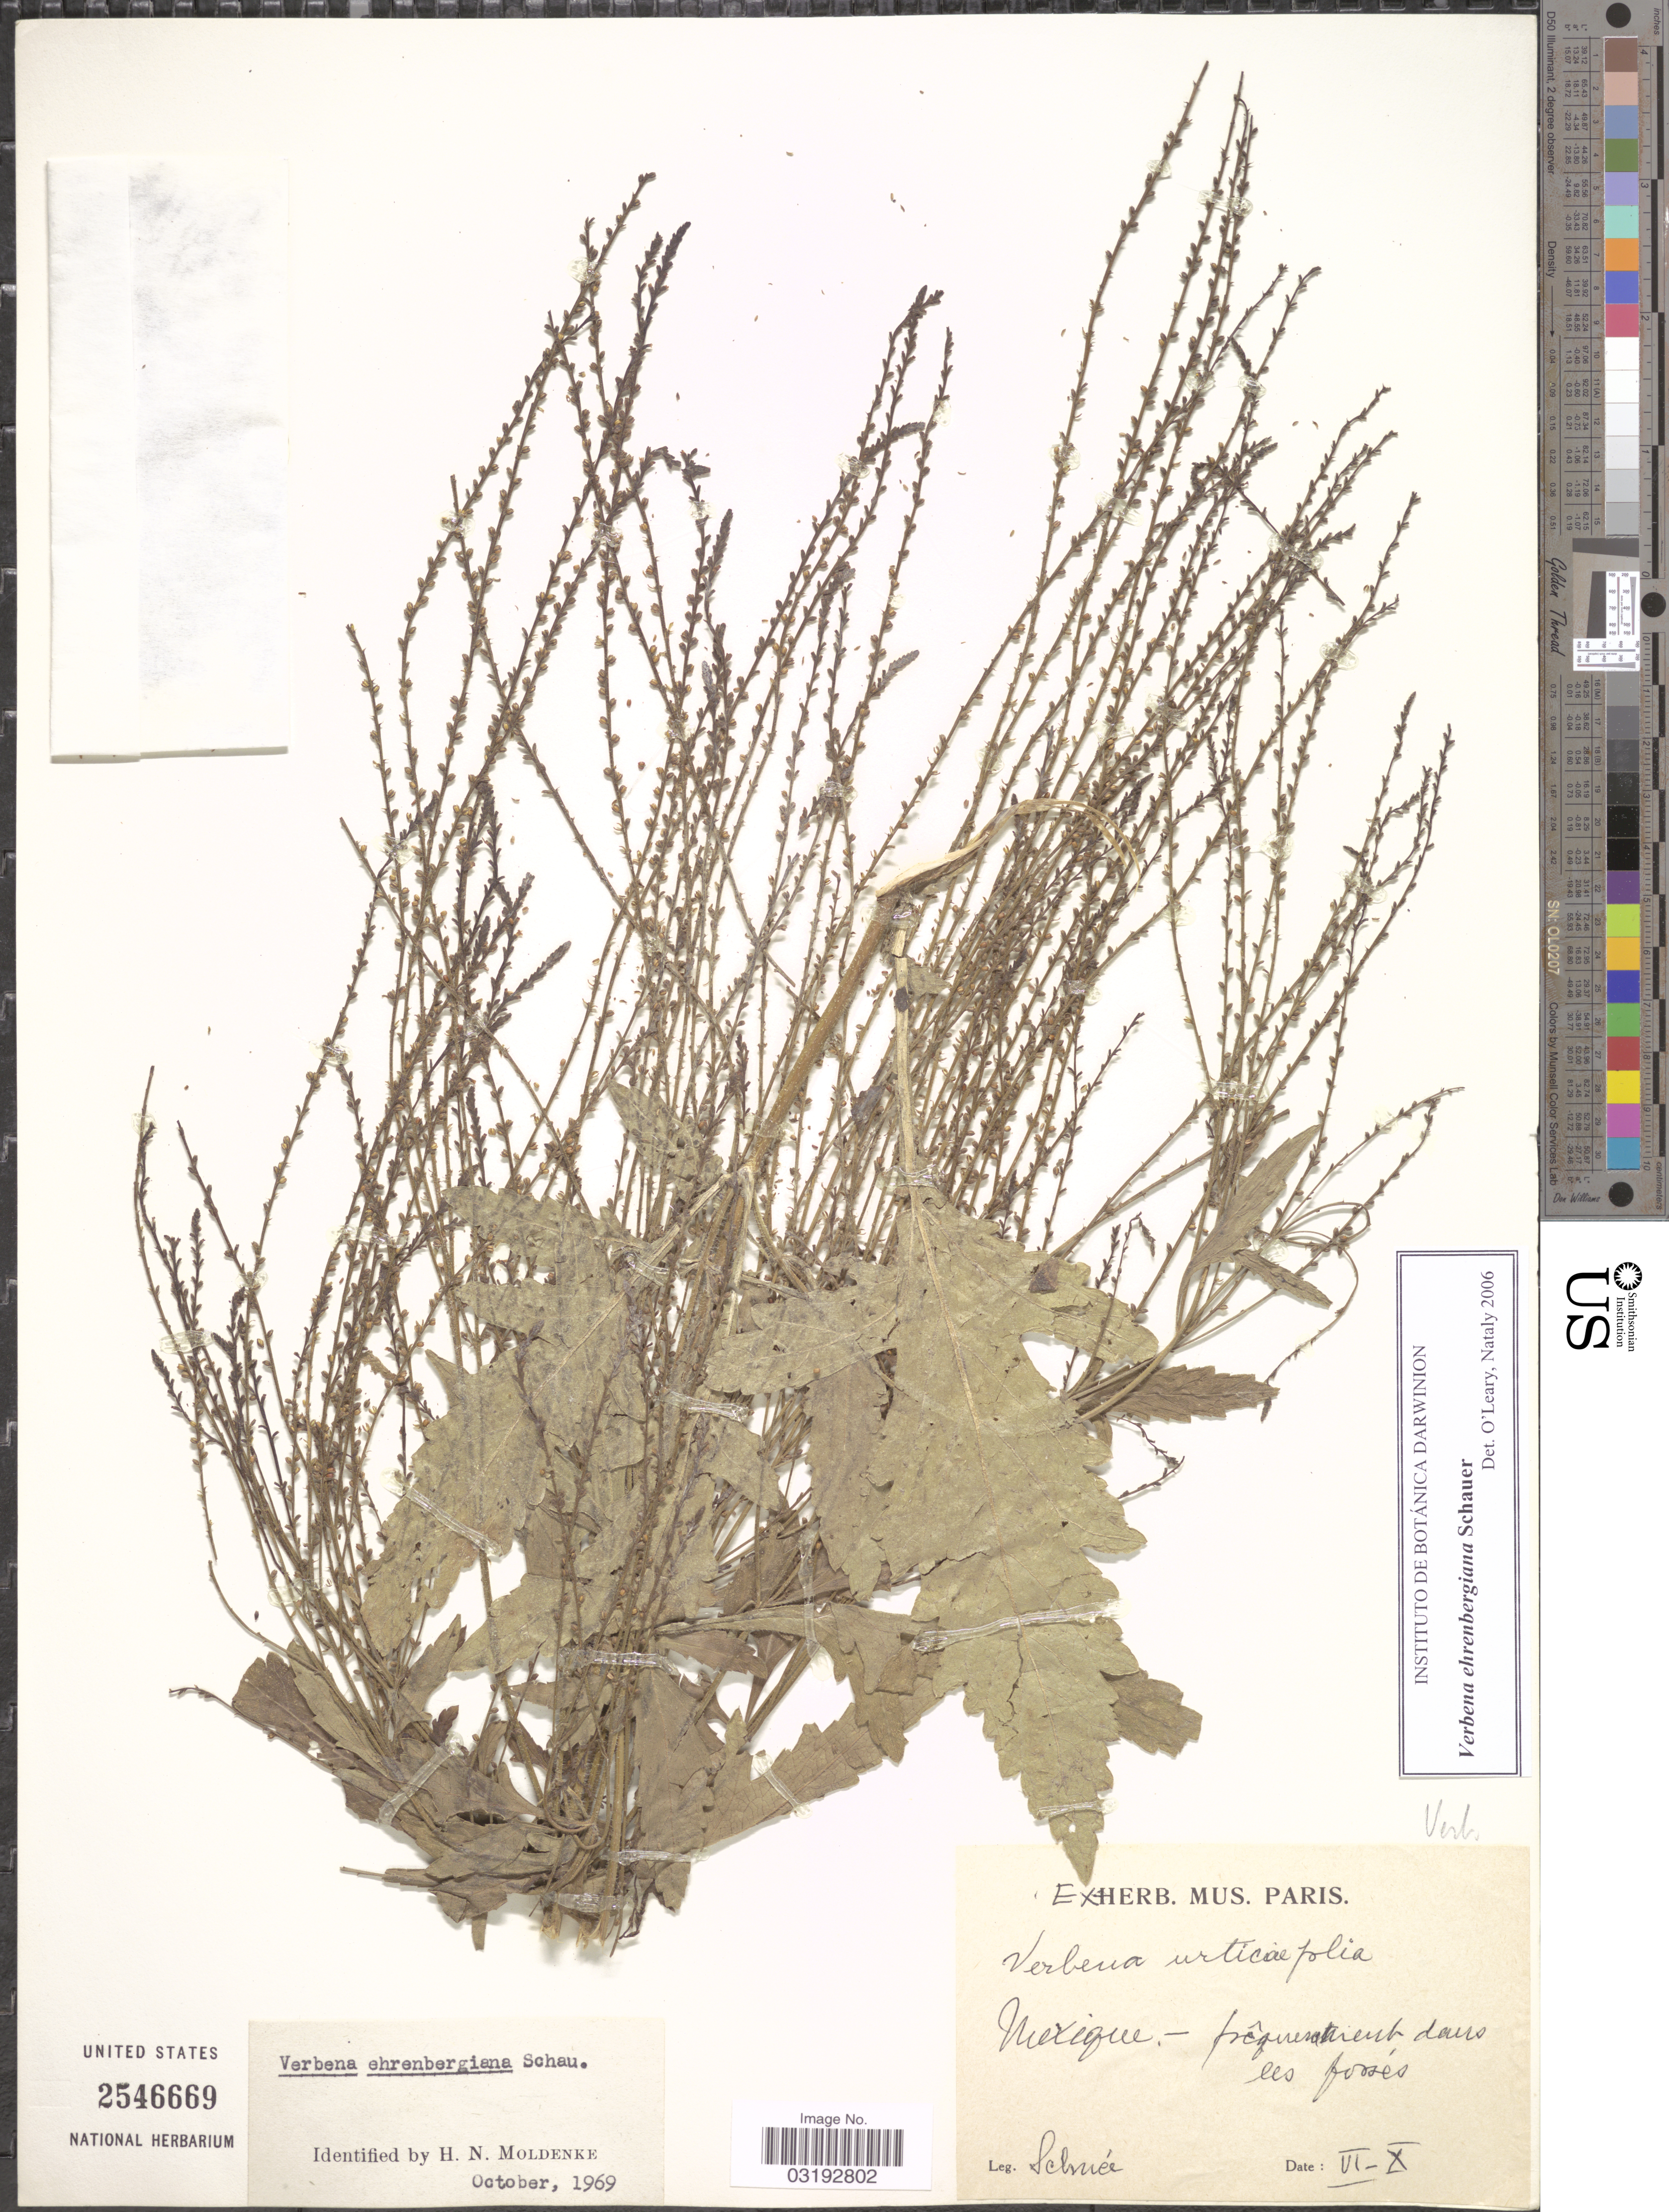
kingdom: Plantae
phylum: Tracheophyta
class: Magnoliopsida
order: Lamiales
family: Verbenaceae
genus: Verbena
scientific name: Verbena ehrenbergiana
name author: S. Schauer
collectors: -- Schnée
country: Mexico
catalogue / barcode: US 2546669